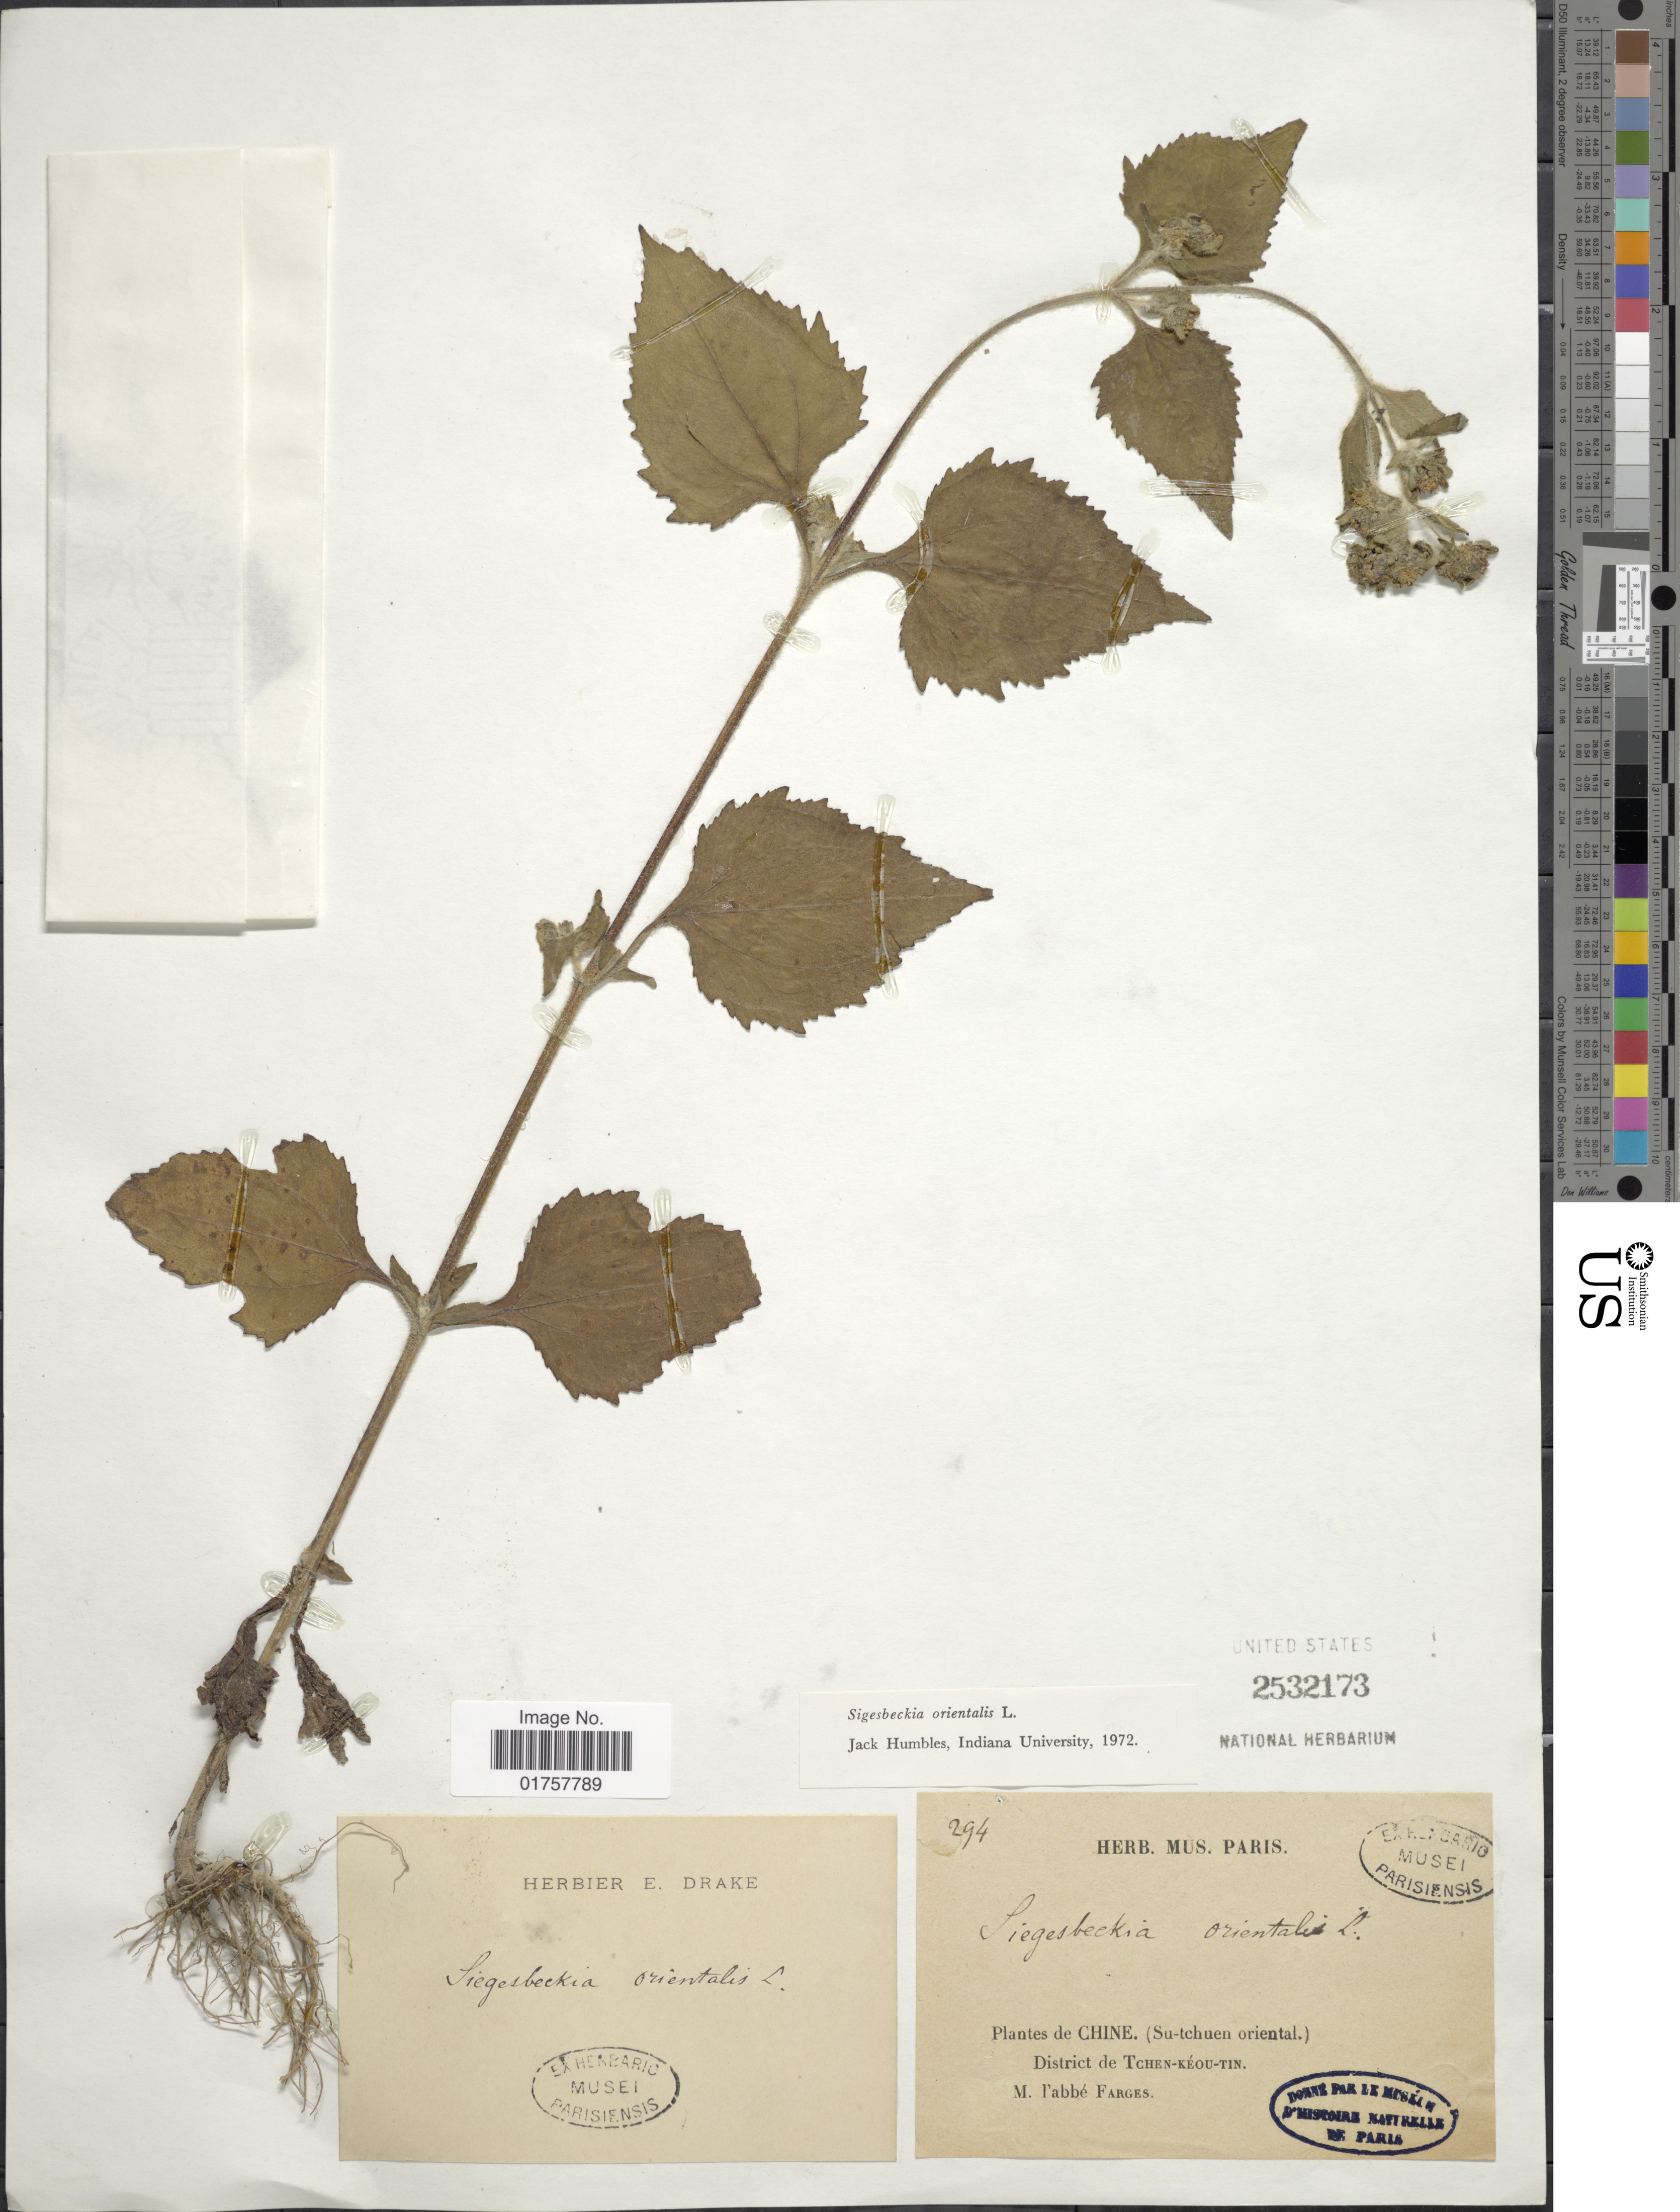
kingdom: Plantae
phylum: Tracheophyta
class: Magnoliopsida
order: Asterales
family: Asteraceae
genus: Sigesbeckia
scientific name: Sigesbeckia orientalis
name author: L.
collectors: M. Farges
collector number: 294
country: China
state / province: Sichuan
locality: (Su-tchuen oriental), District de Tchen-kéou-tin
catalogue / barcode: US 2532173